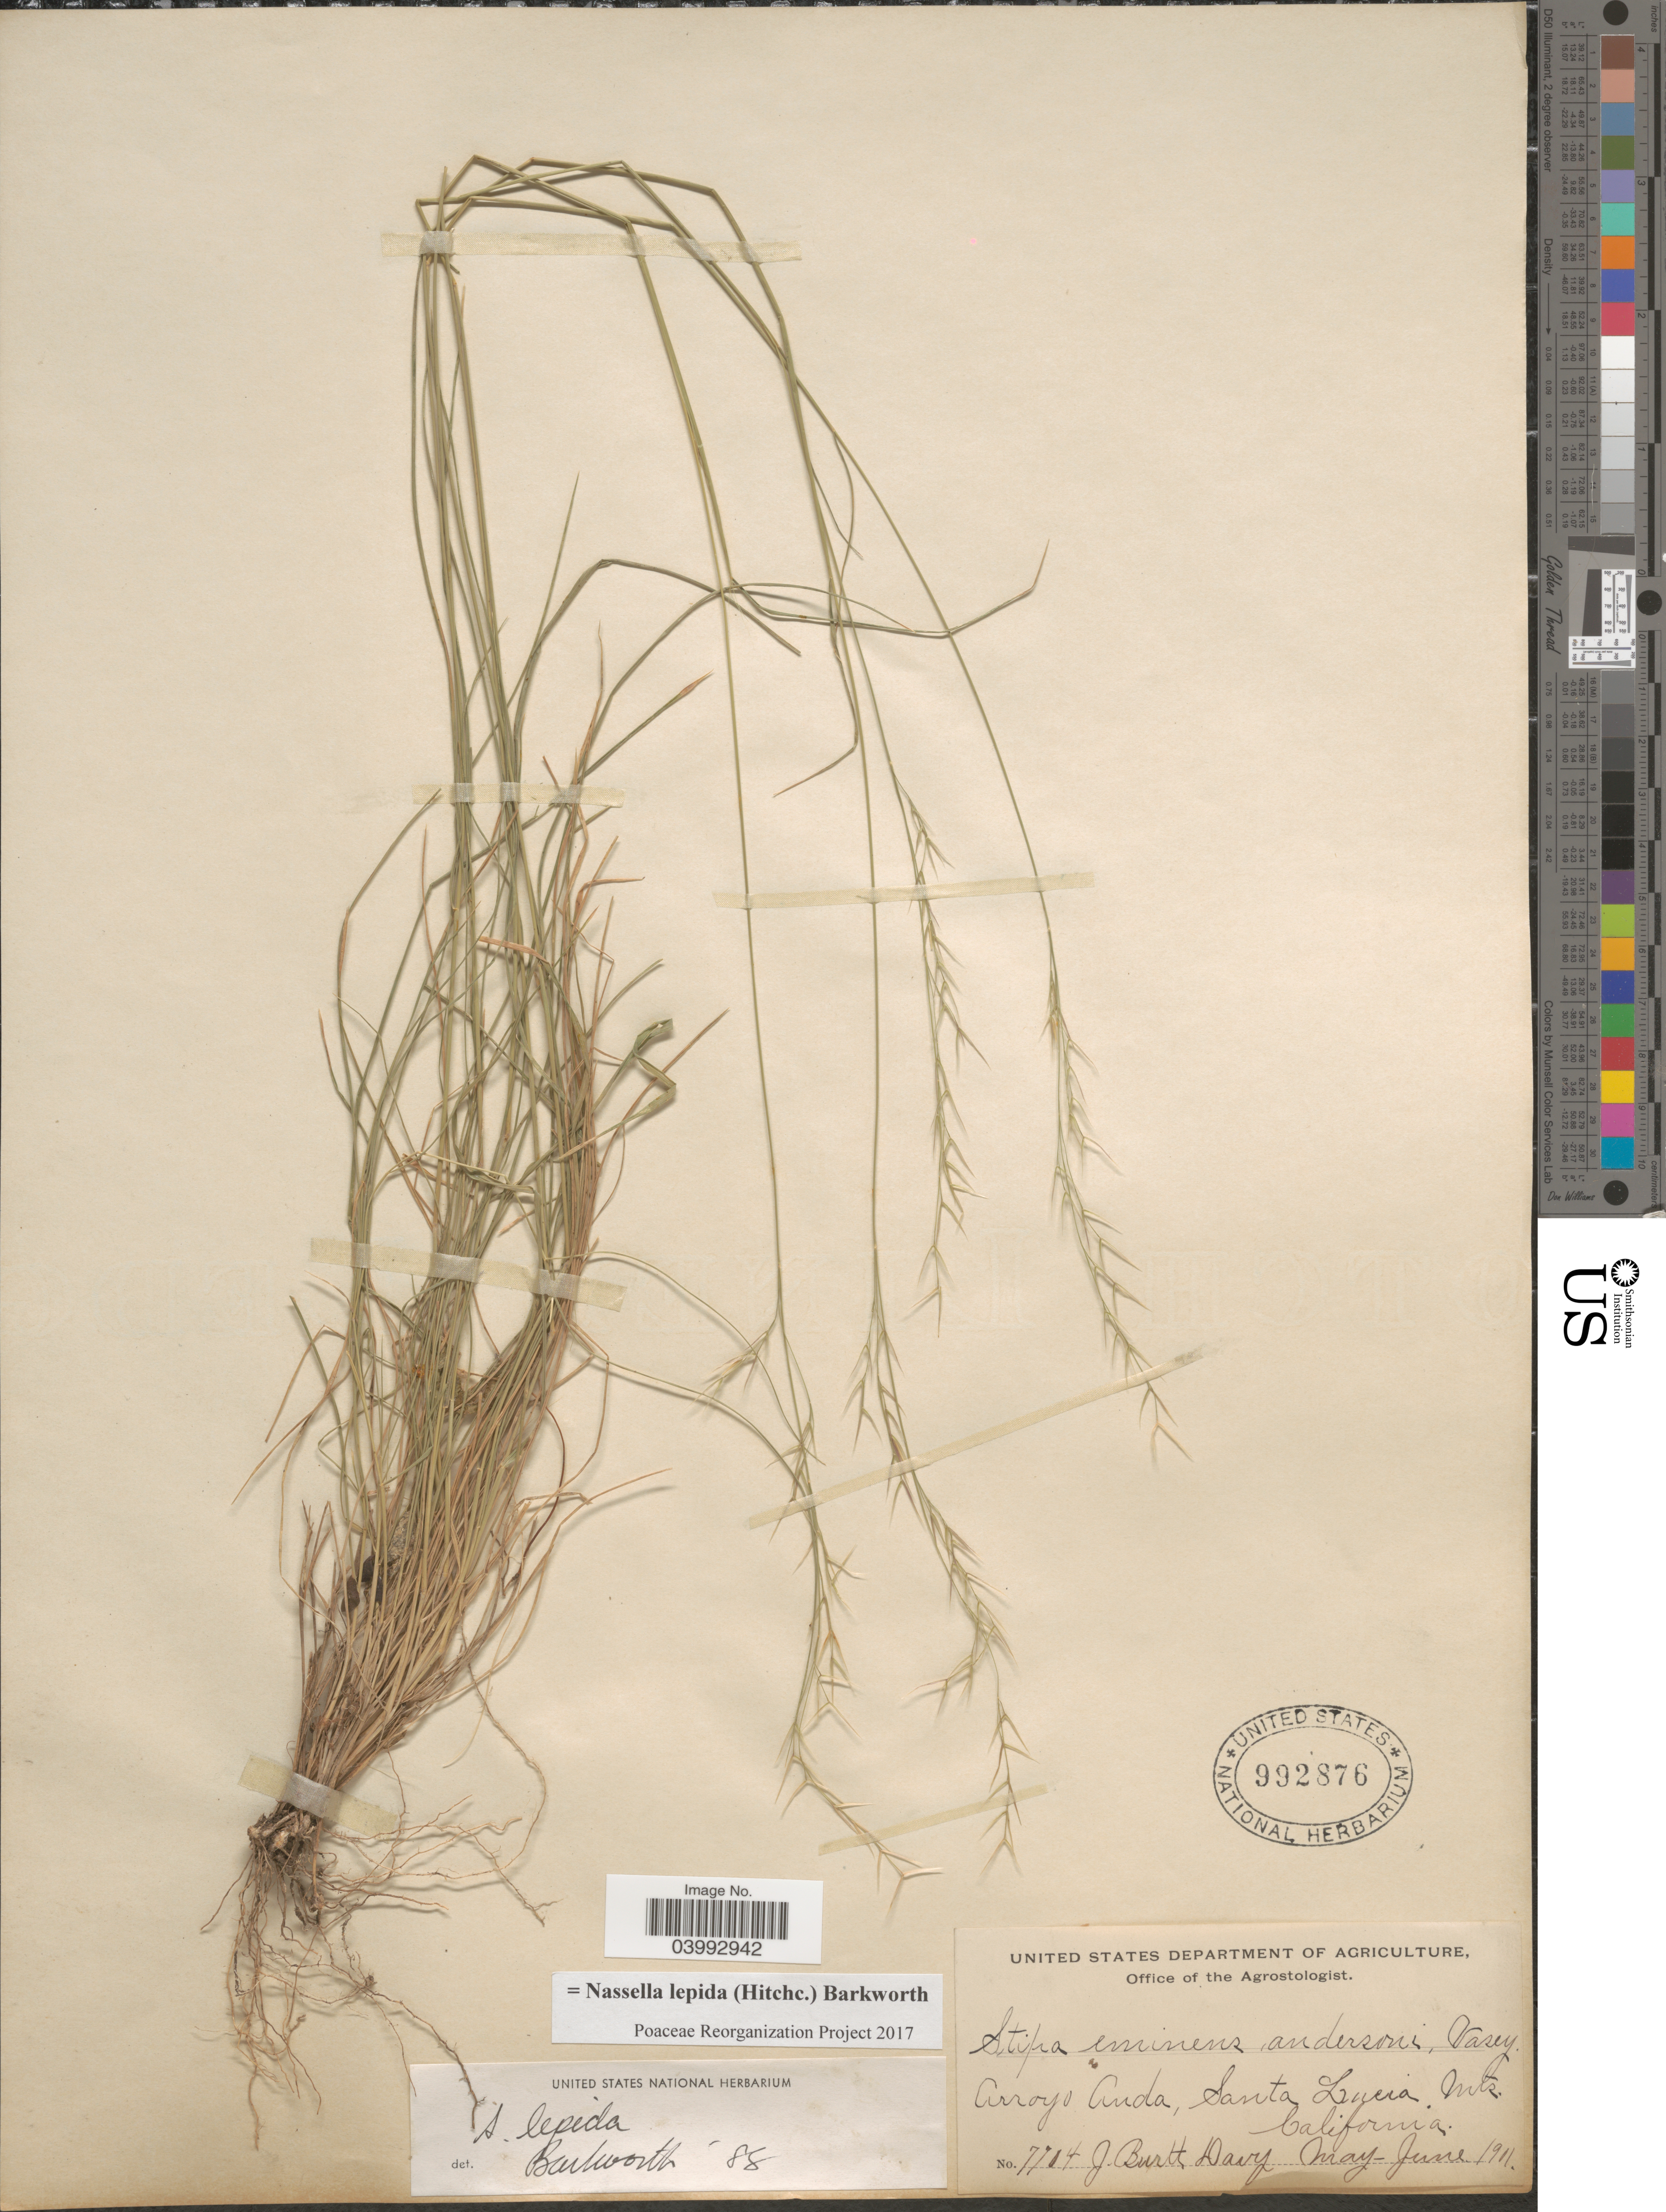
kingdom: Plantae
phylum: Tracheophyta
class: Liliopsida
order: Poales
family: Poaceae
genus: Nassella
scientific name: Nassella lepida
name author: (Hitchc.) Barkworth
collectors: J. Burtt Davy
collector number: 7704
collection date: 1901-05/1901-06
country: United States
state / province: California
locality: Arroyo Anda, Santa Lucia Mts.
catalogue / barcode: US 992876